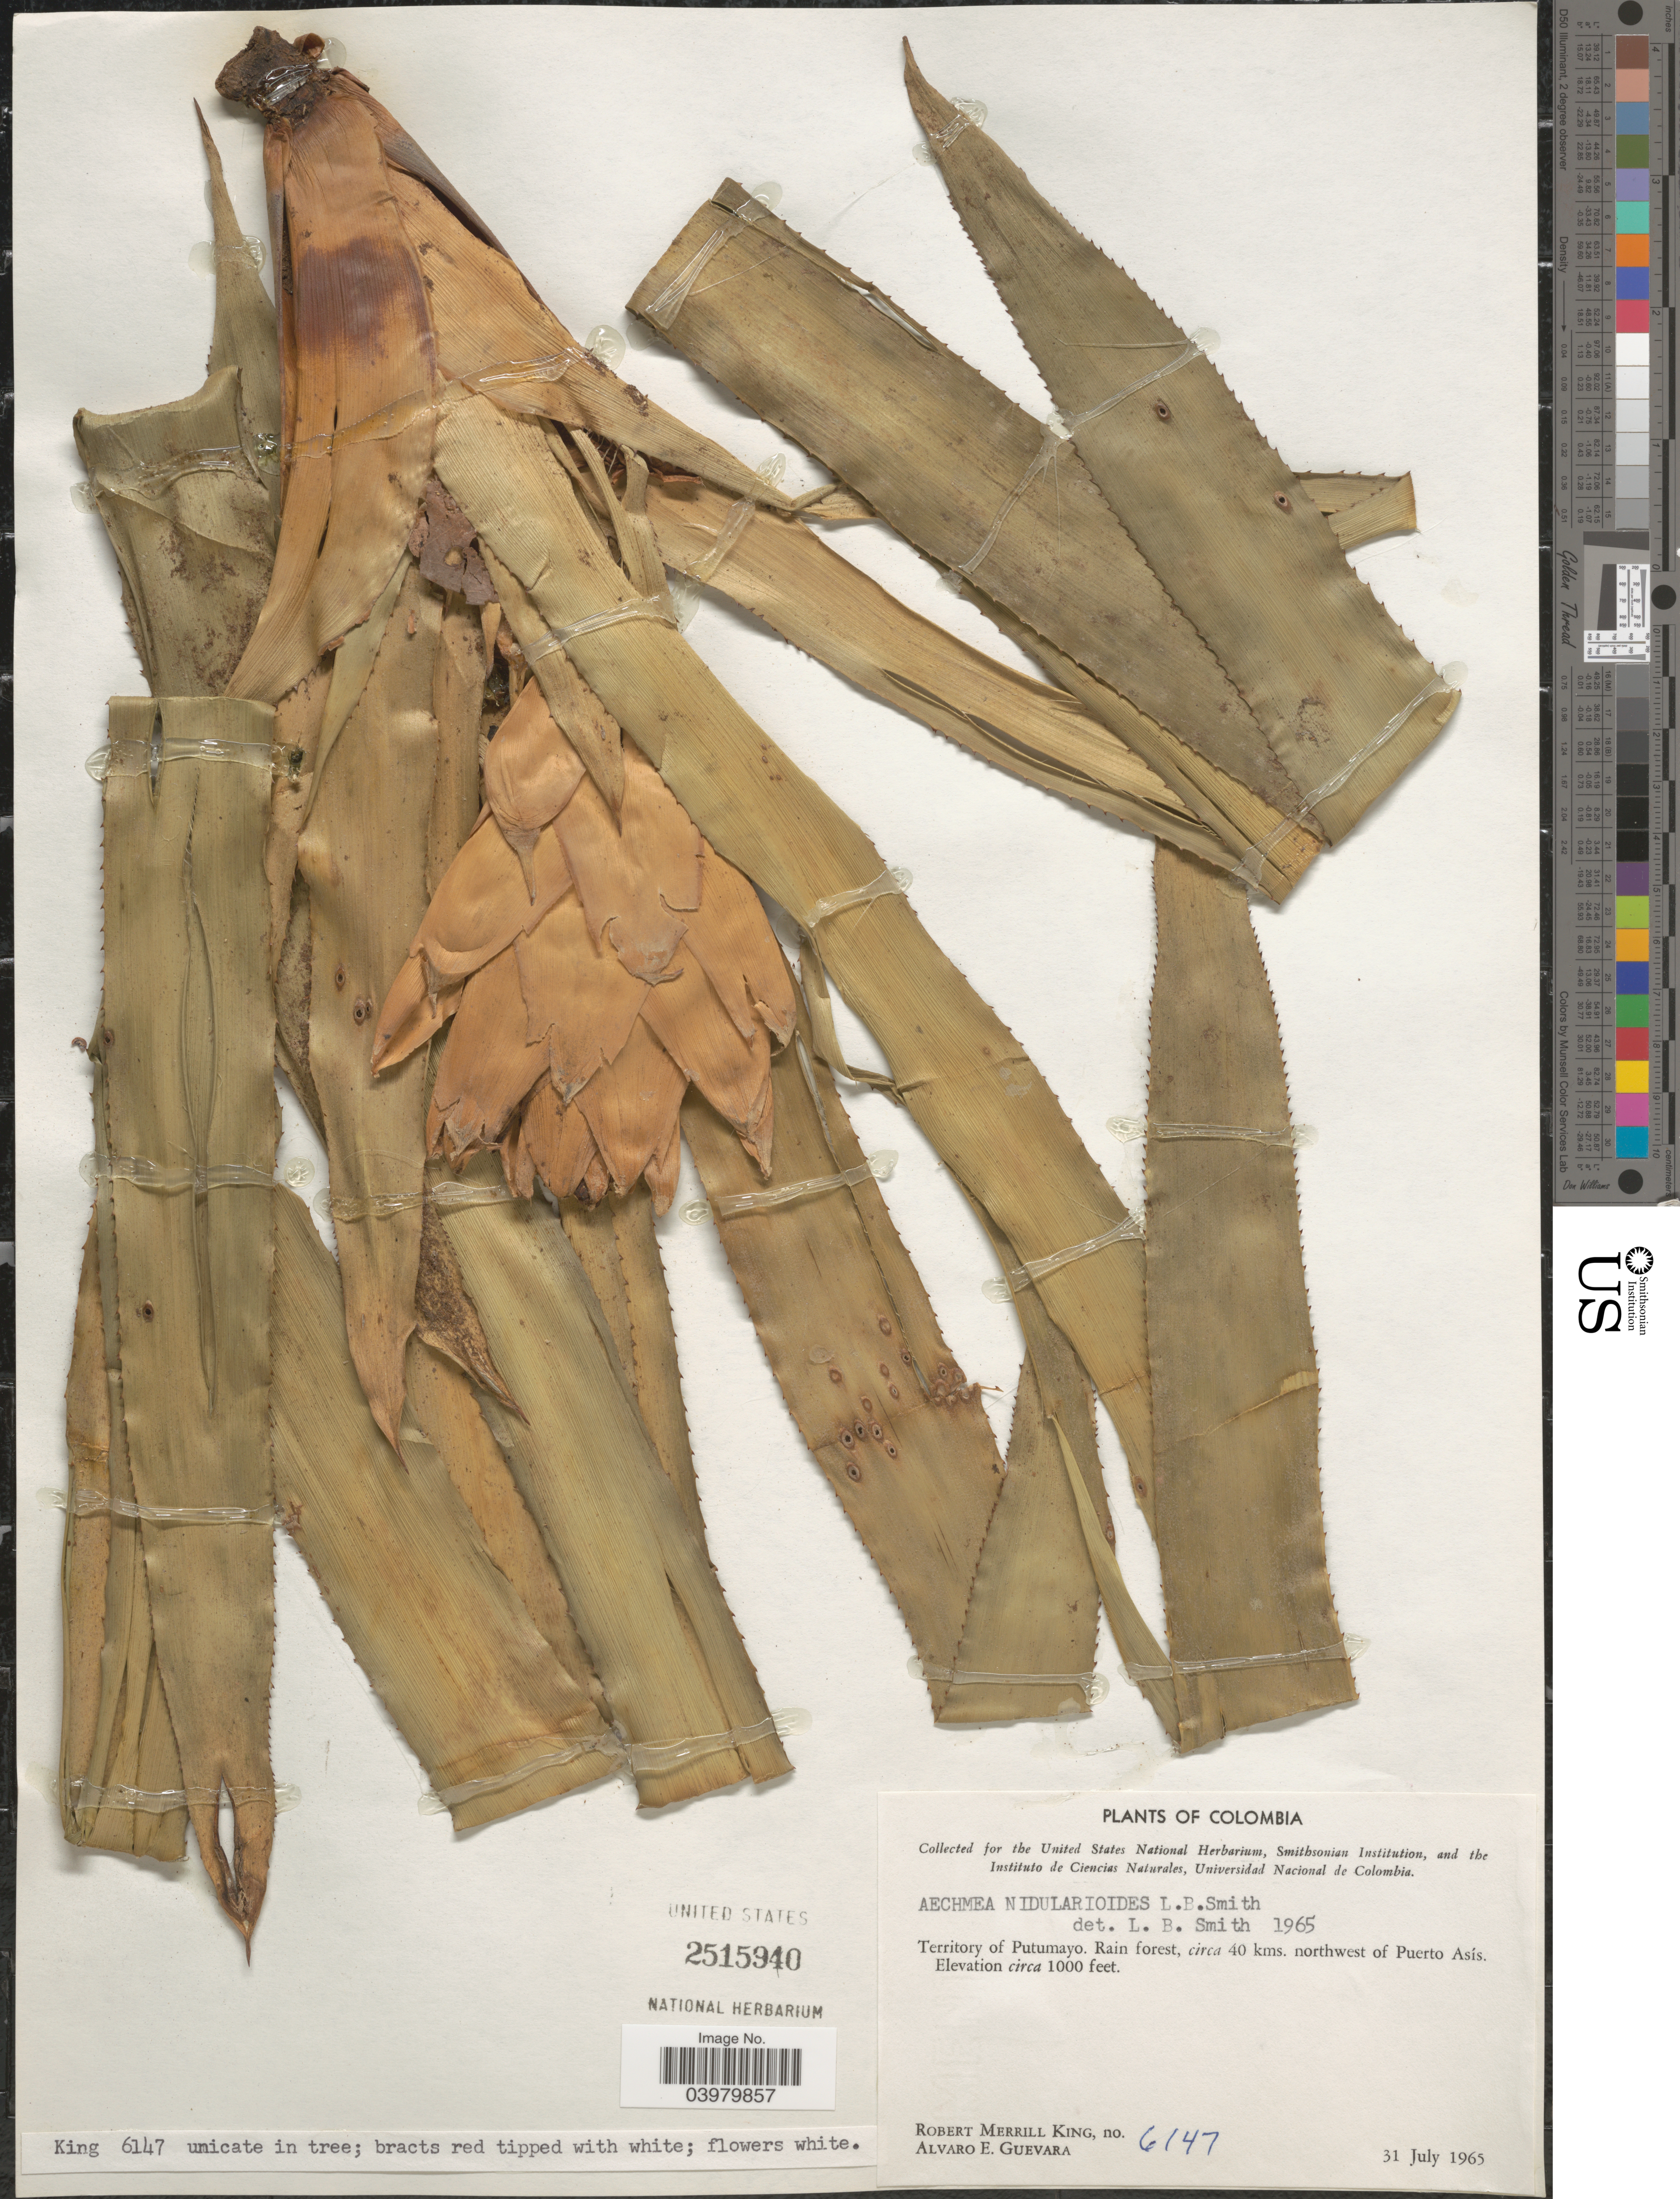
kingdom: Plantae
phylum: Tracheophyta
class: Liliopsida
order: Poales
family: Bromeliaceae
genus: Aechmea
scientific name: Aechmea nidularioides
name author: L.B. Sm.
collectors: R. M. King & A. E. Guevara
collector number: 6147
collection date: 1965-07-31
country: Colombia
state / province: Putumayo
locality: Rain forest, circa 40 kms. northwest of Puerto Asís.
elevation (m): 305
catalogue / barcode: US 2515940